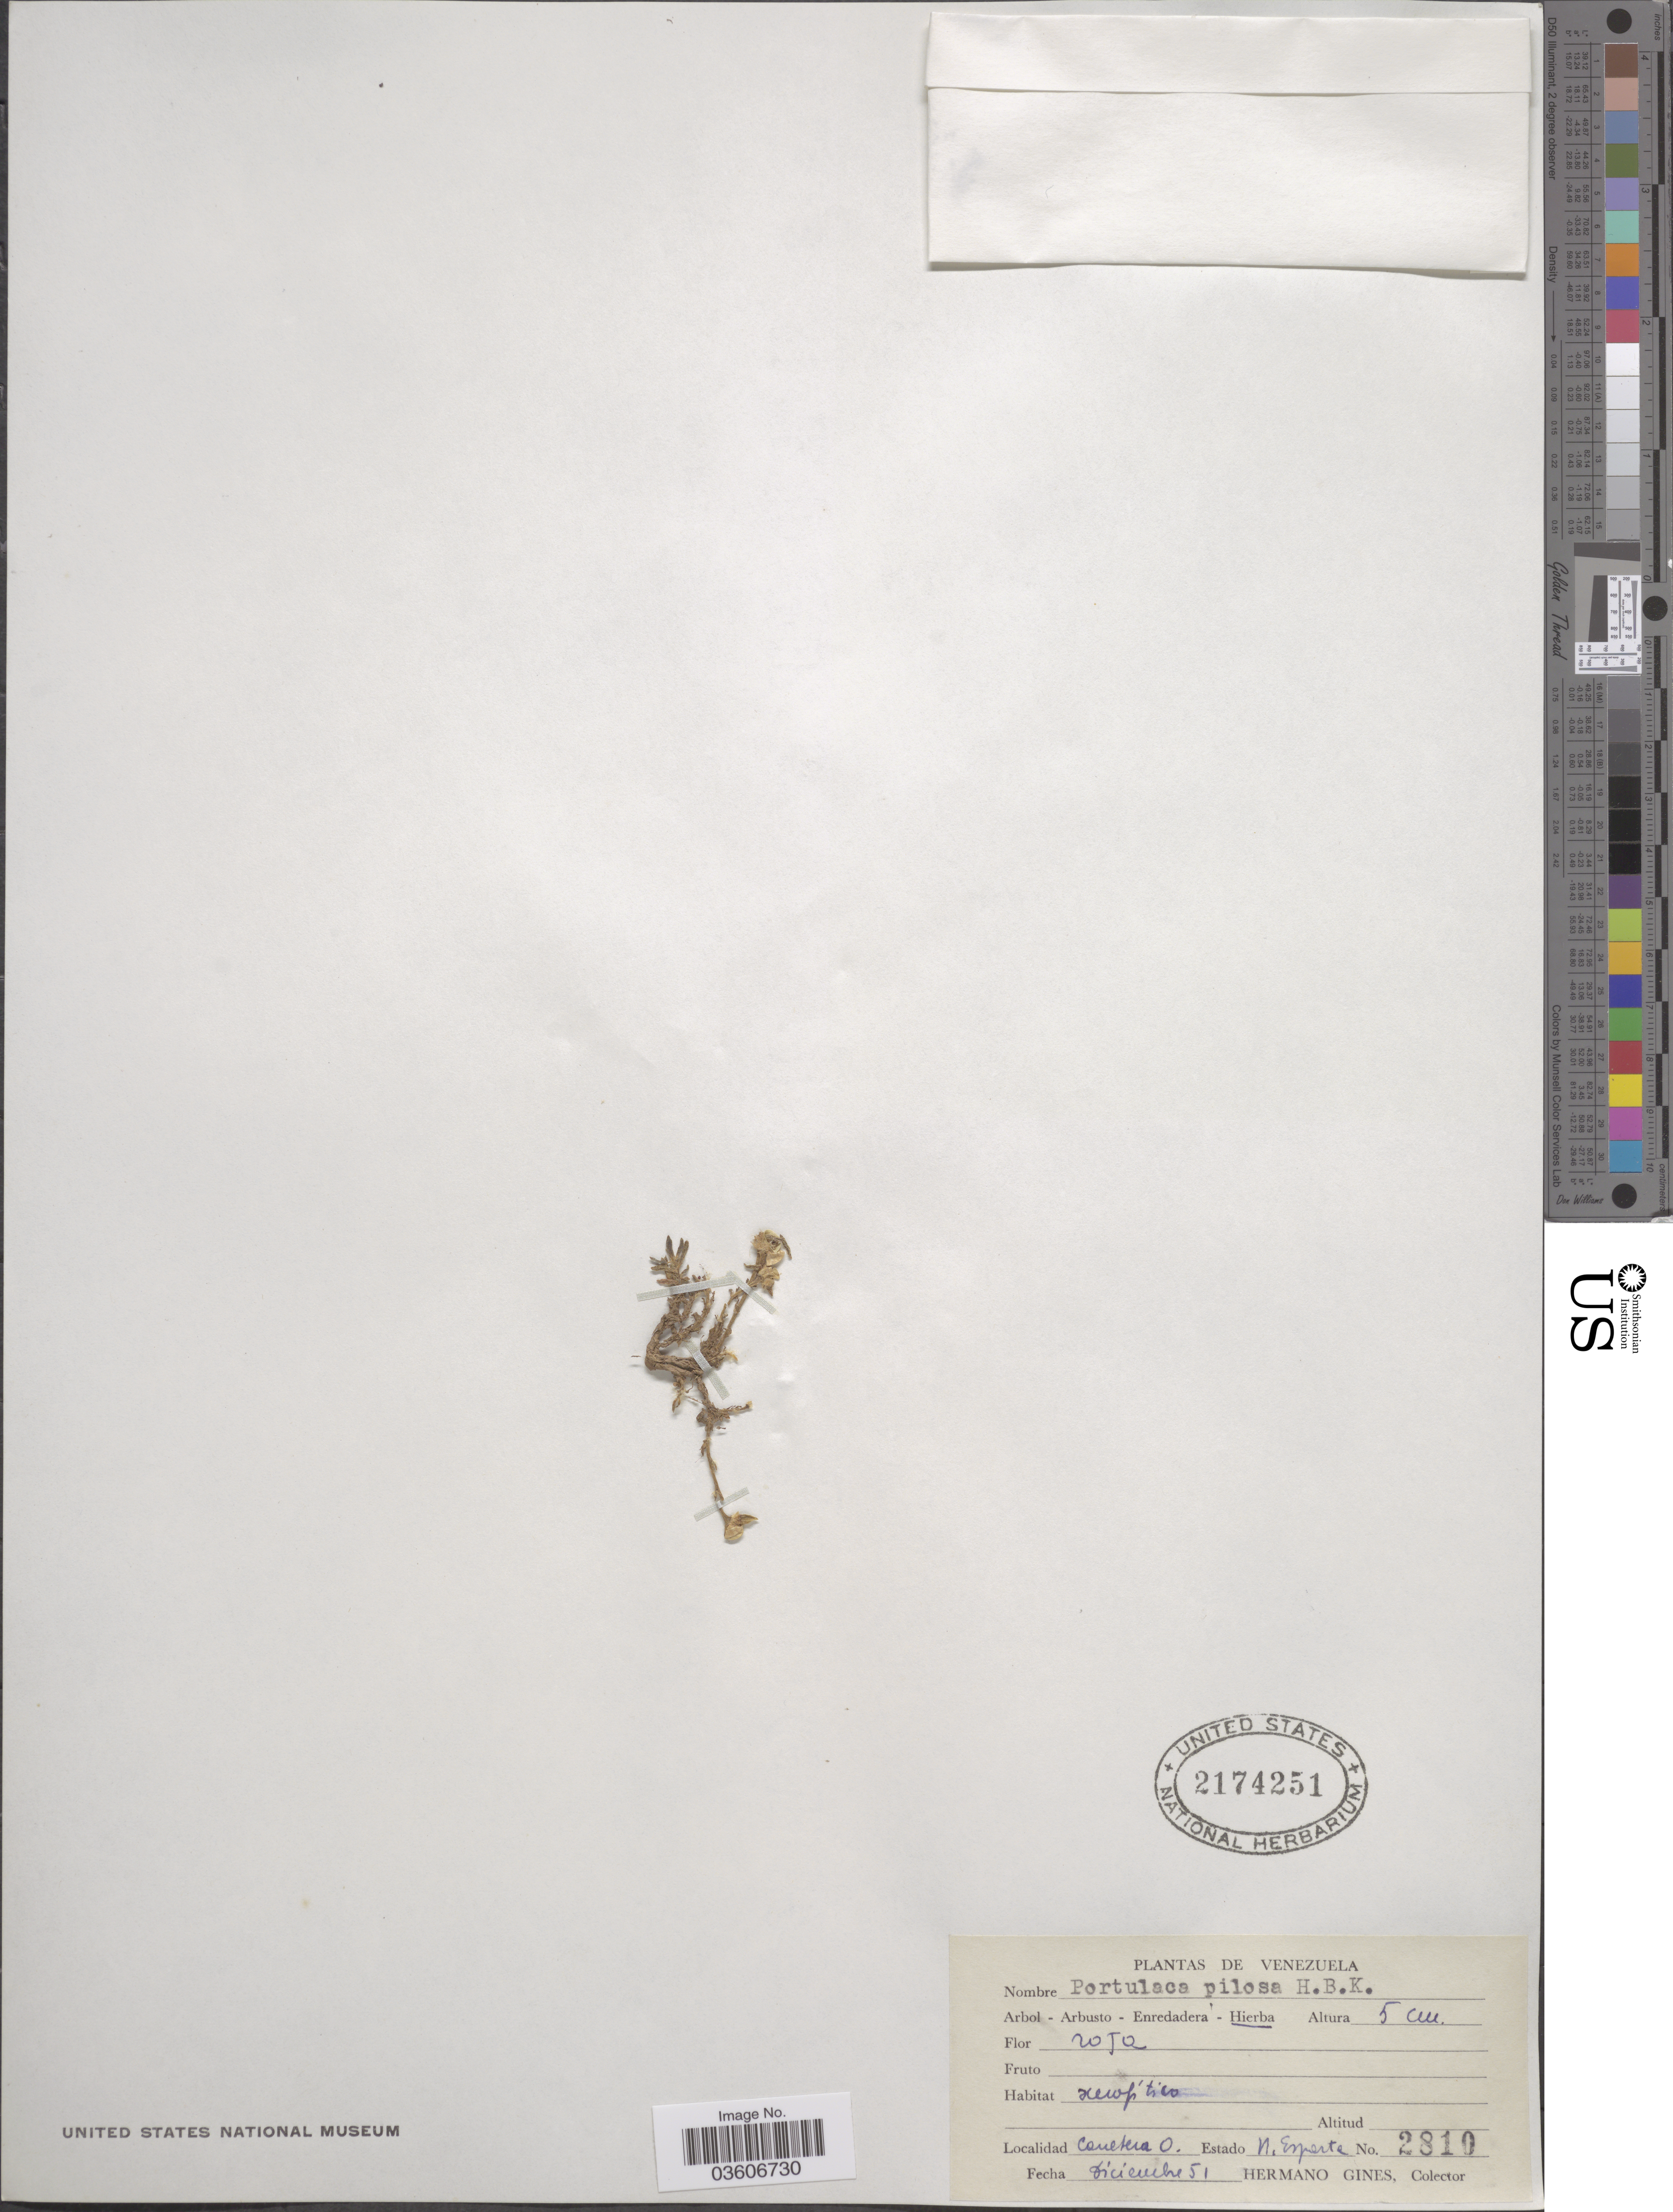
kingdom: Plantae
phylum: Tracheophyta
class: Magnoliopsida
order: Caryophyllales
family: Portulacaceae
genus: Portulaca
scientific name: Portulaca pilosa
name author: L.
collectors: Bro. Gines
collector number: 2810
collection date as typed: Transcribed d/m/y: /12/51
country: Venezuela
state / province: Nueva Esparta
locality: Conetera O.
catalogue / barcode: US 2174251